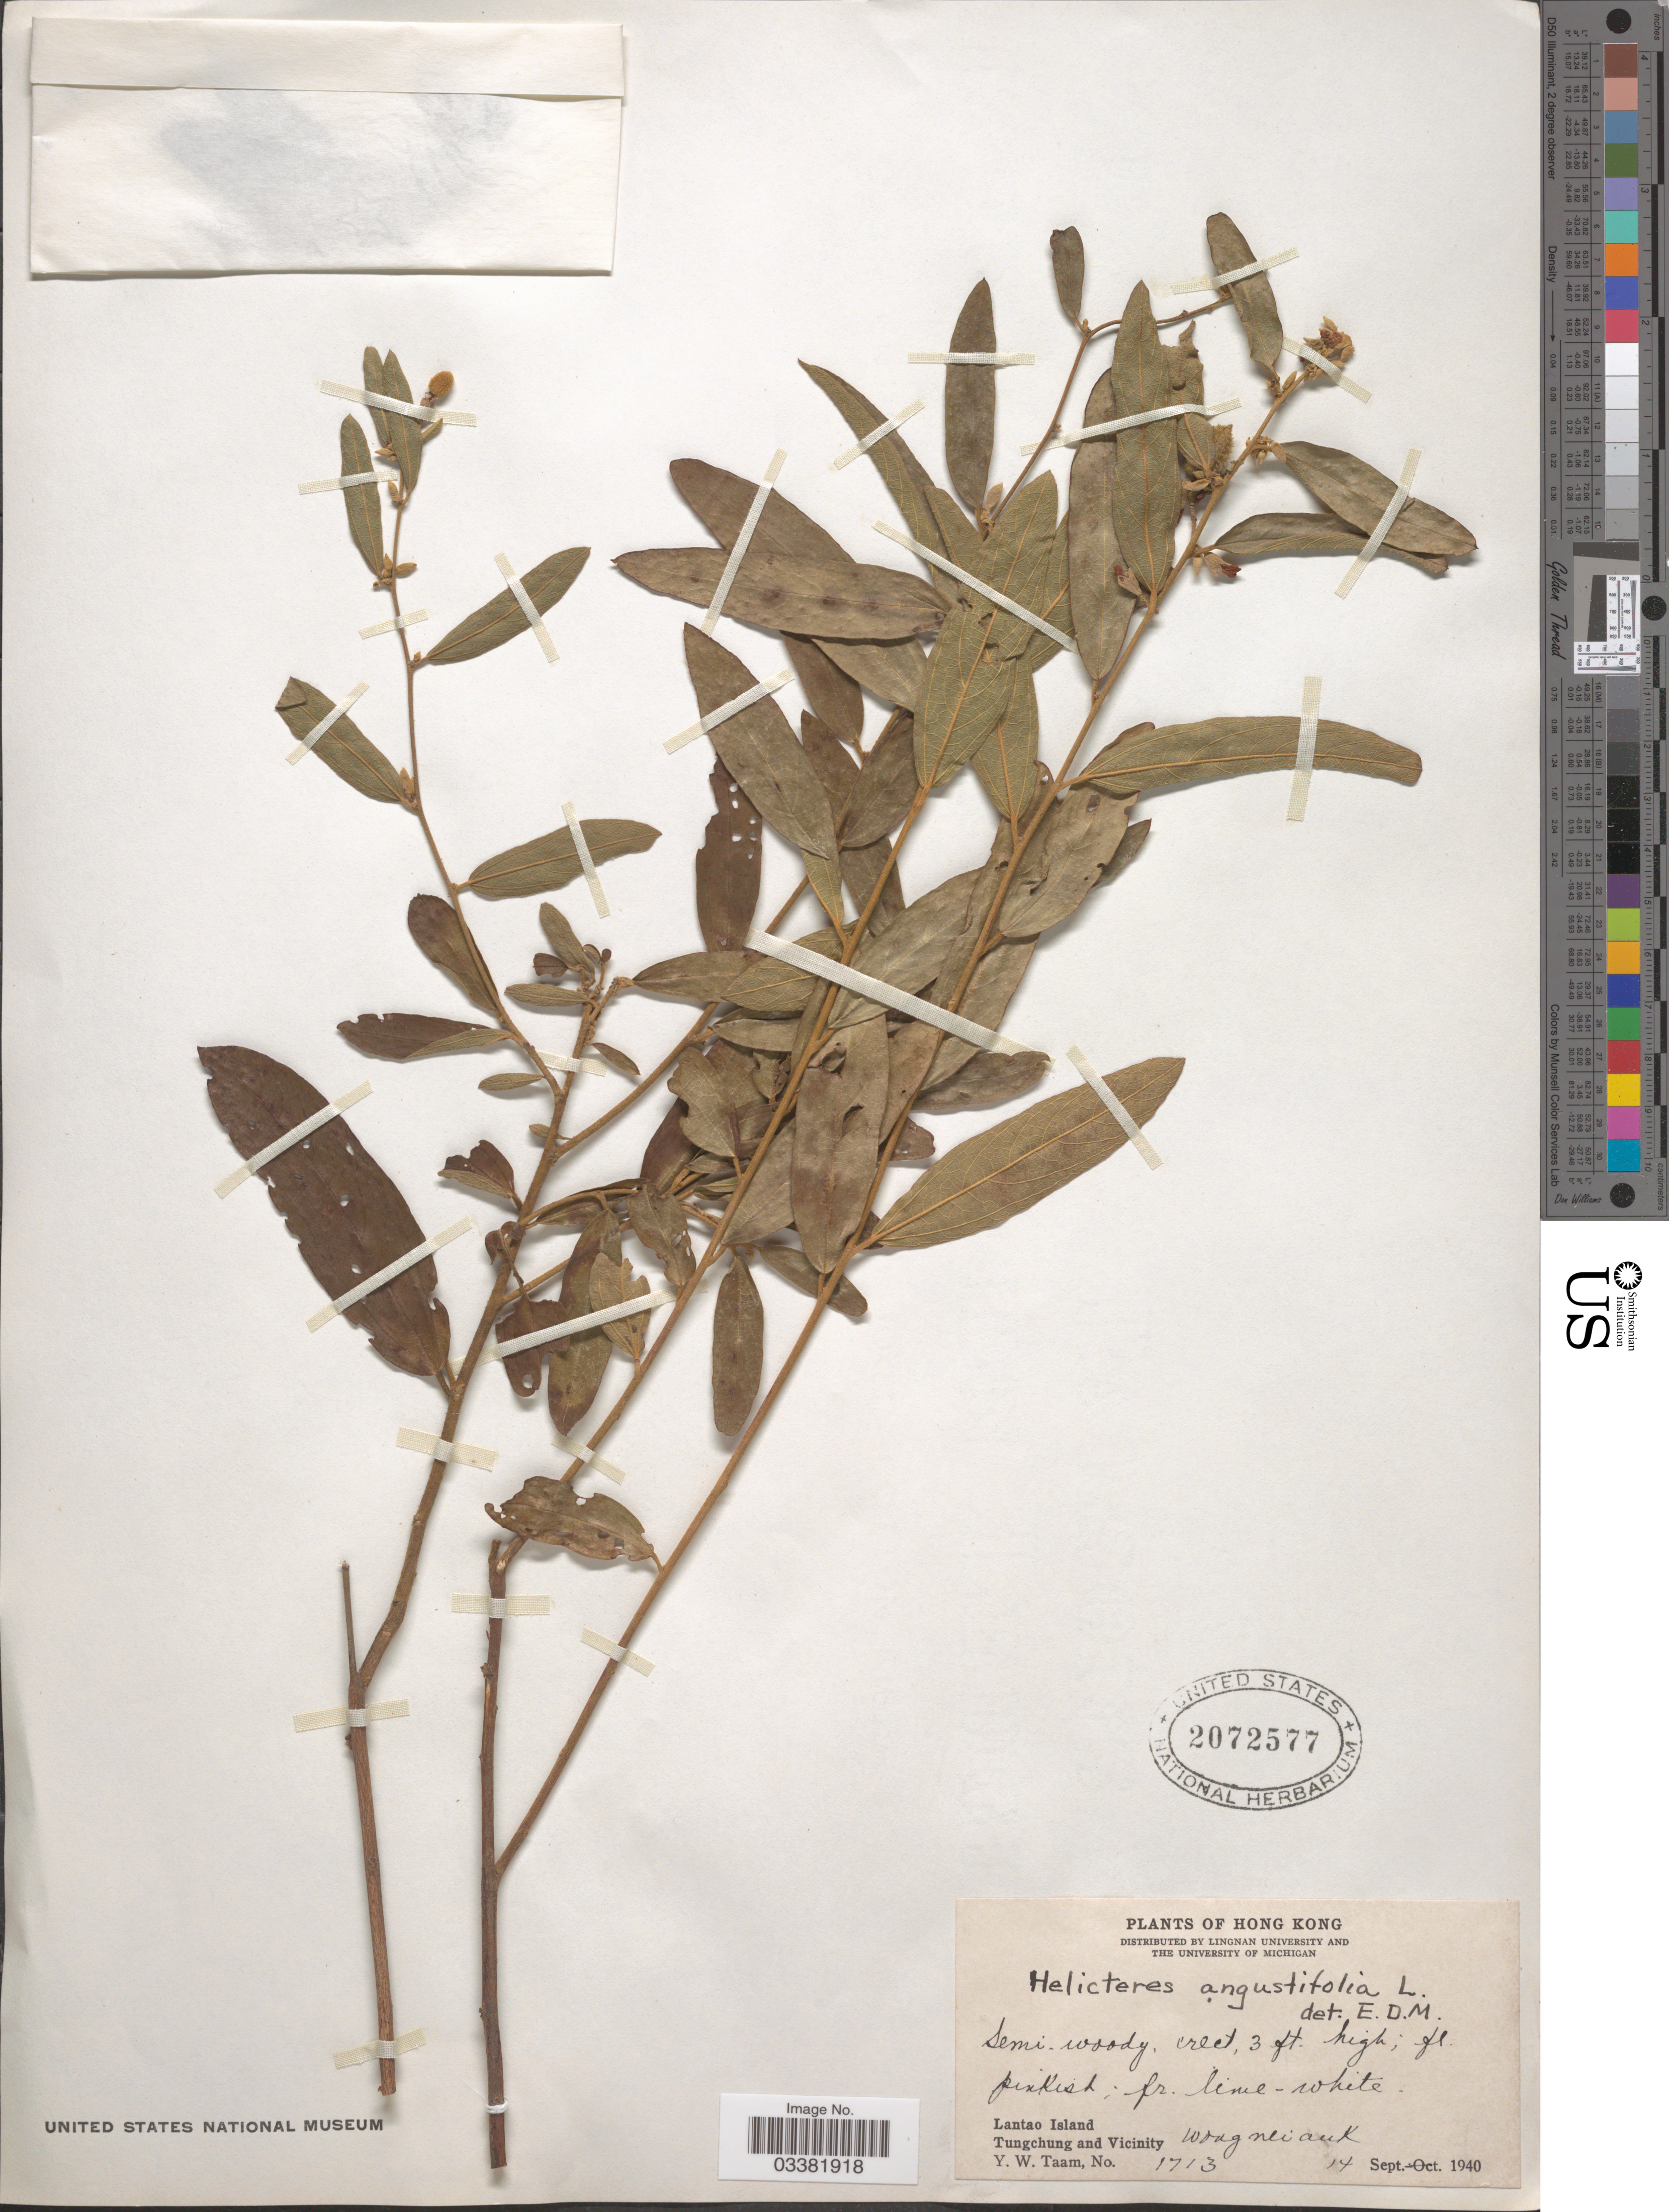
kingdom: Plantae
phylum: Tracheophyta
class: Magnoliopsida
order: Malvales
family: Malvaceae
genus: Helicteres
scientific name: Helicteres angustifolia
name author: L.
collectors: Y. W. Taam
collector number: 1713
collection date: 1940-09-14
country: China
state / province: Hong Kong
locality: Lantao Island. Tungchung and Vicinity. Wong nei auk [unsure placement].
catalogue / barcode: US 2072577